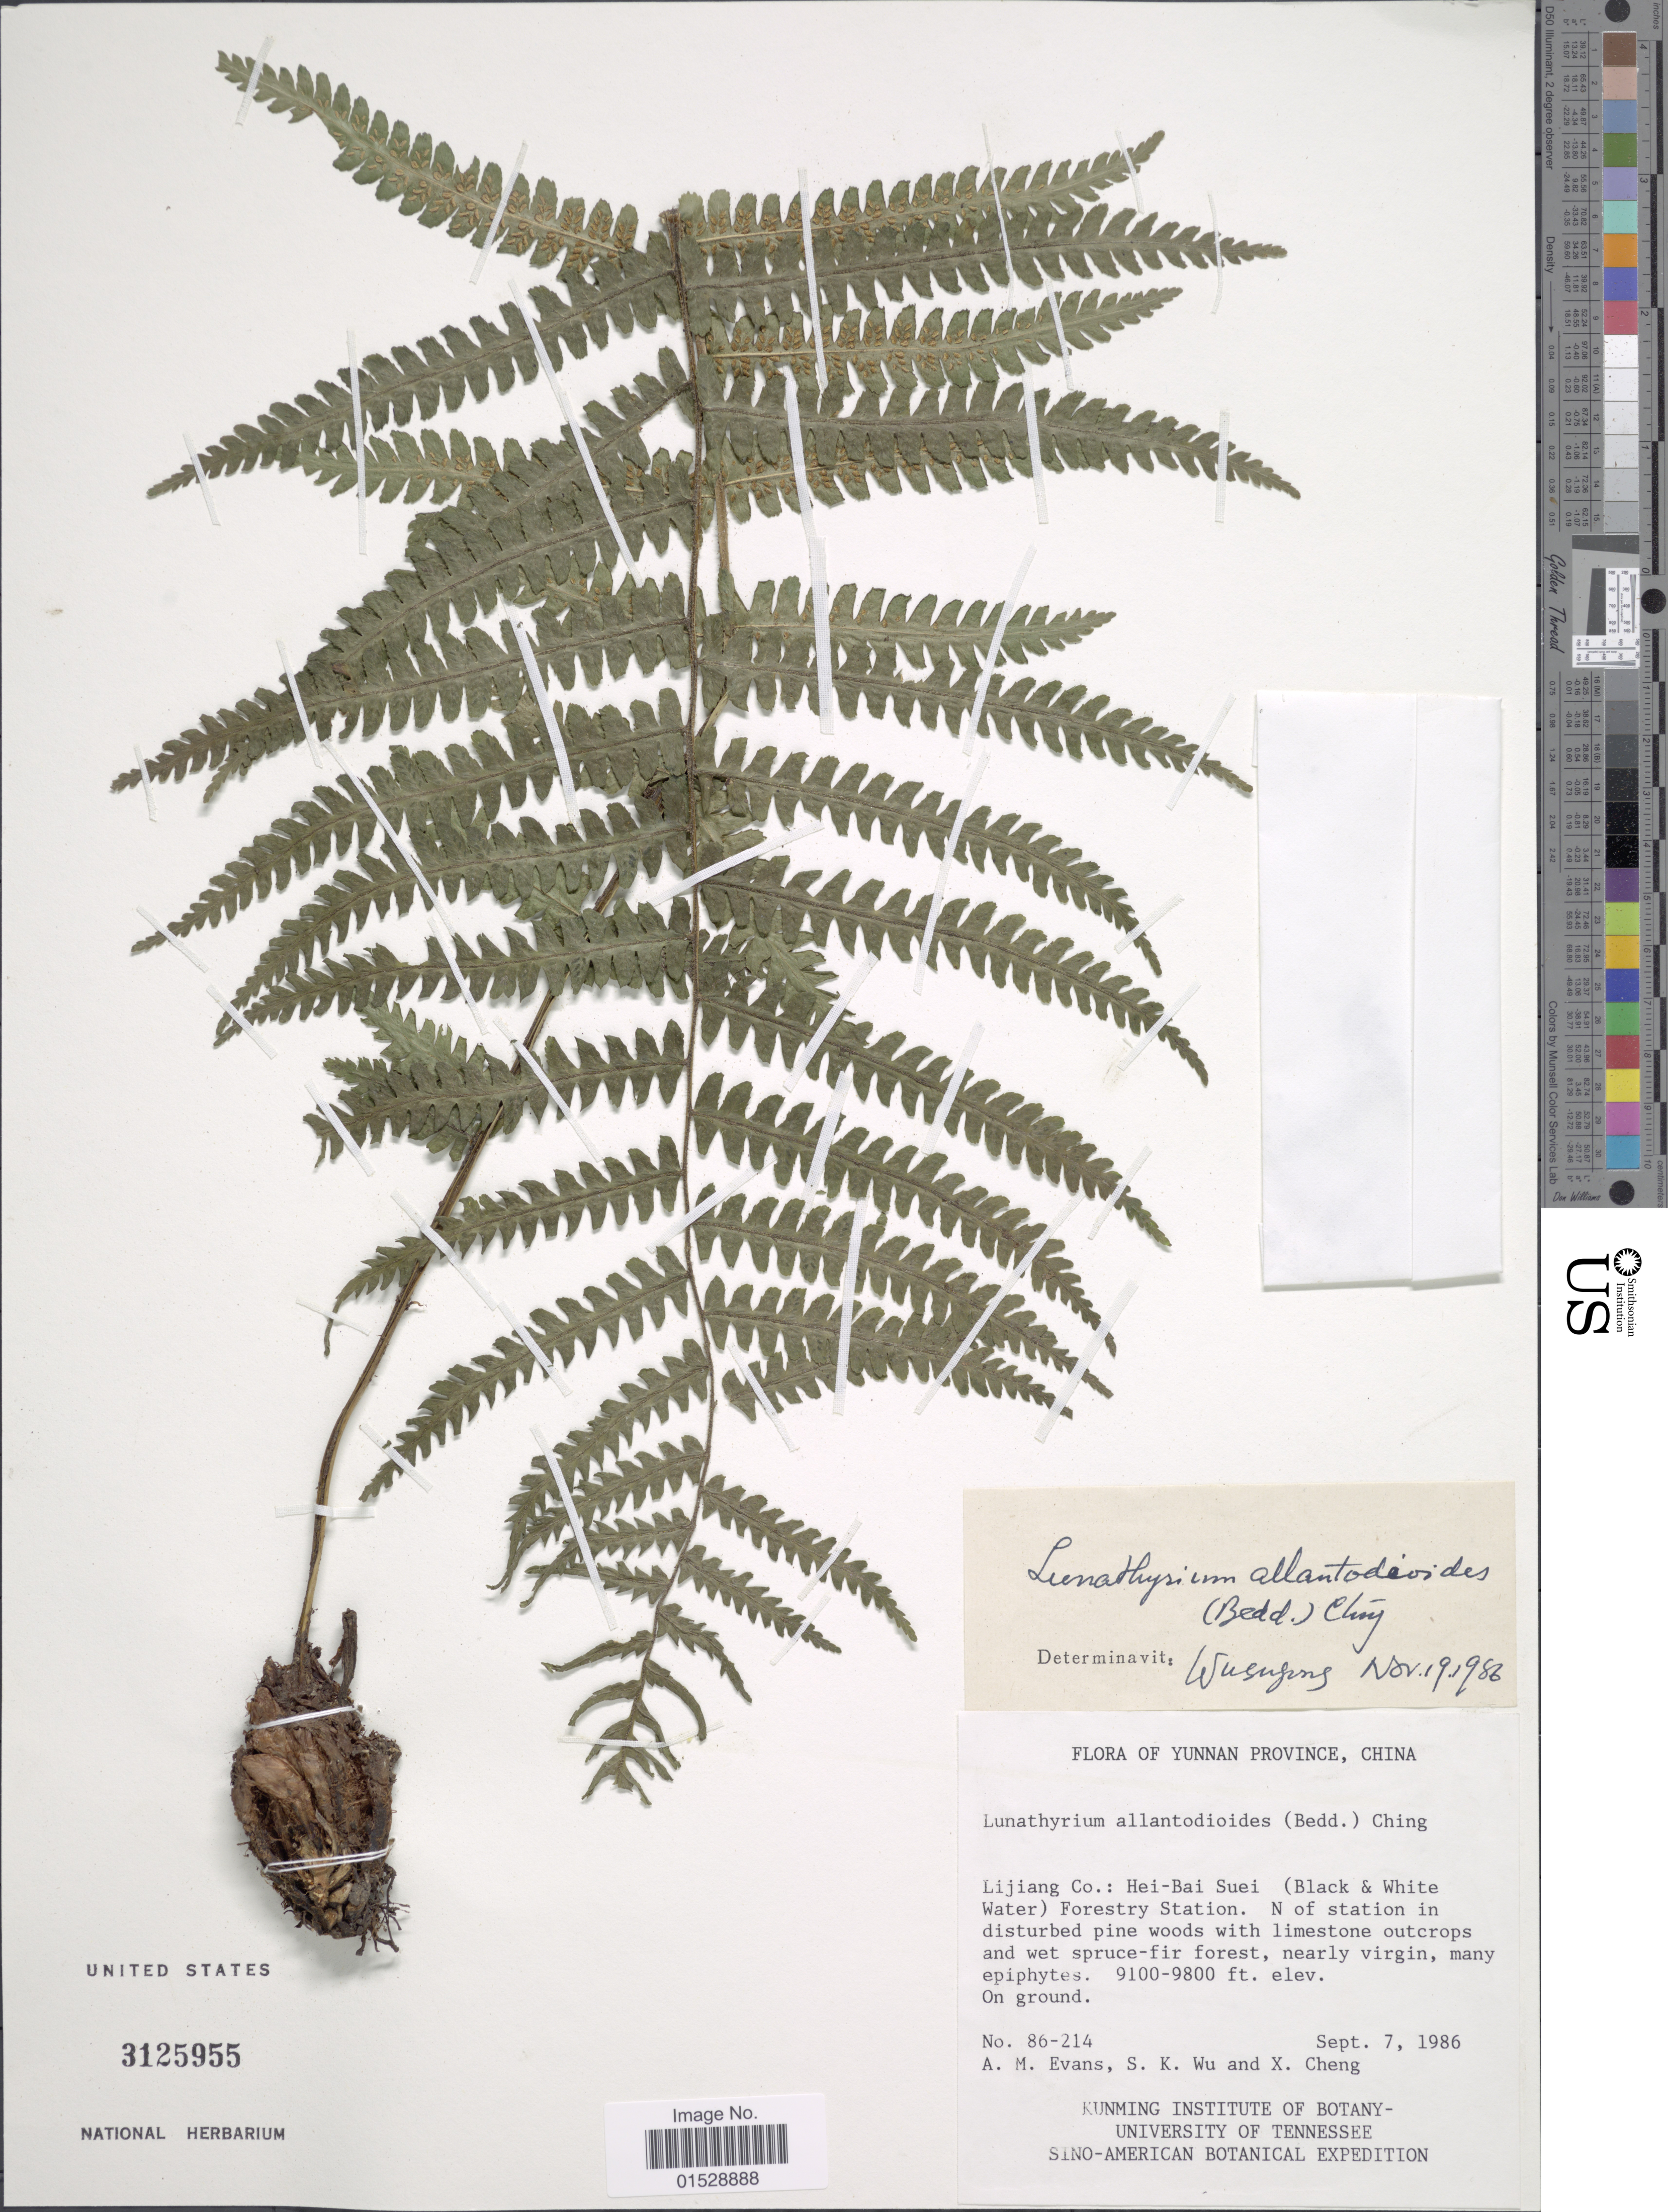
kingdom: Plantae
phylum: Tracheophyta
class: Polypodiopsida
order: Polypodiales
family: Athyriaceae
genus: Deparia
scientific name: Deparia allantodioides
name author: (Bedd.) M. Kato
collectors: A. M. Evans, S. K. Wu & X. Cheng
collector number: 86-214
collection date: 1986-09-07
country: China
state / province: Yunnan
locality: Yunnan Province, Lijiang Co.: HHei-Bai Suei (Black and White Water) Forestry Station, N of station in disturbed pine woods with limestone outcrops and wet spruce-fir forest, nearly virgin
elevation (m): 2774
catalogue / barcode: US 3125955